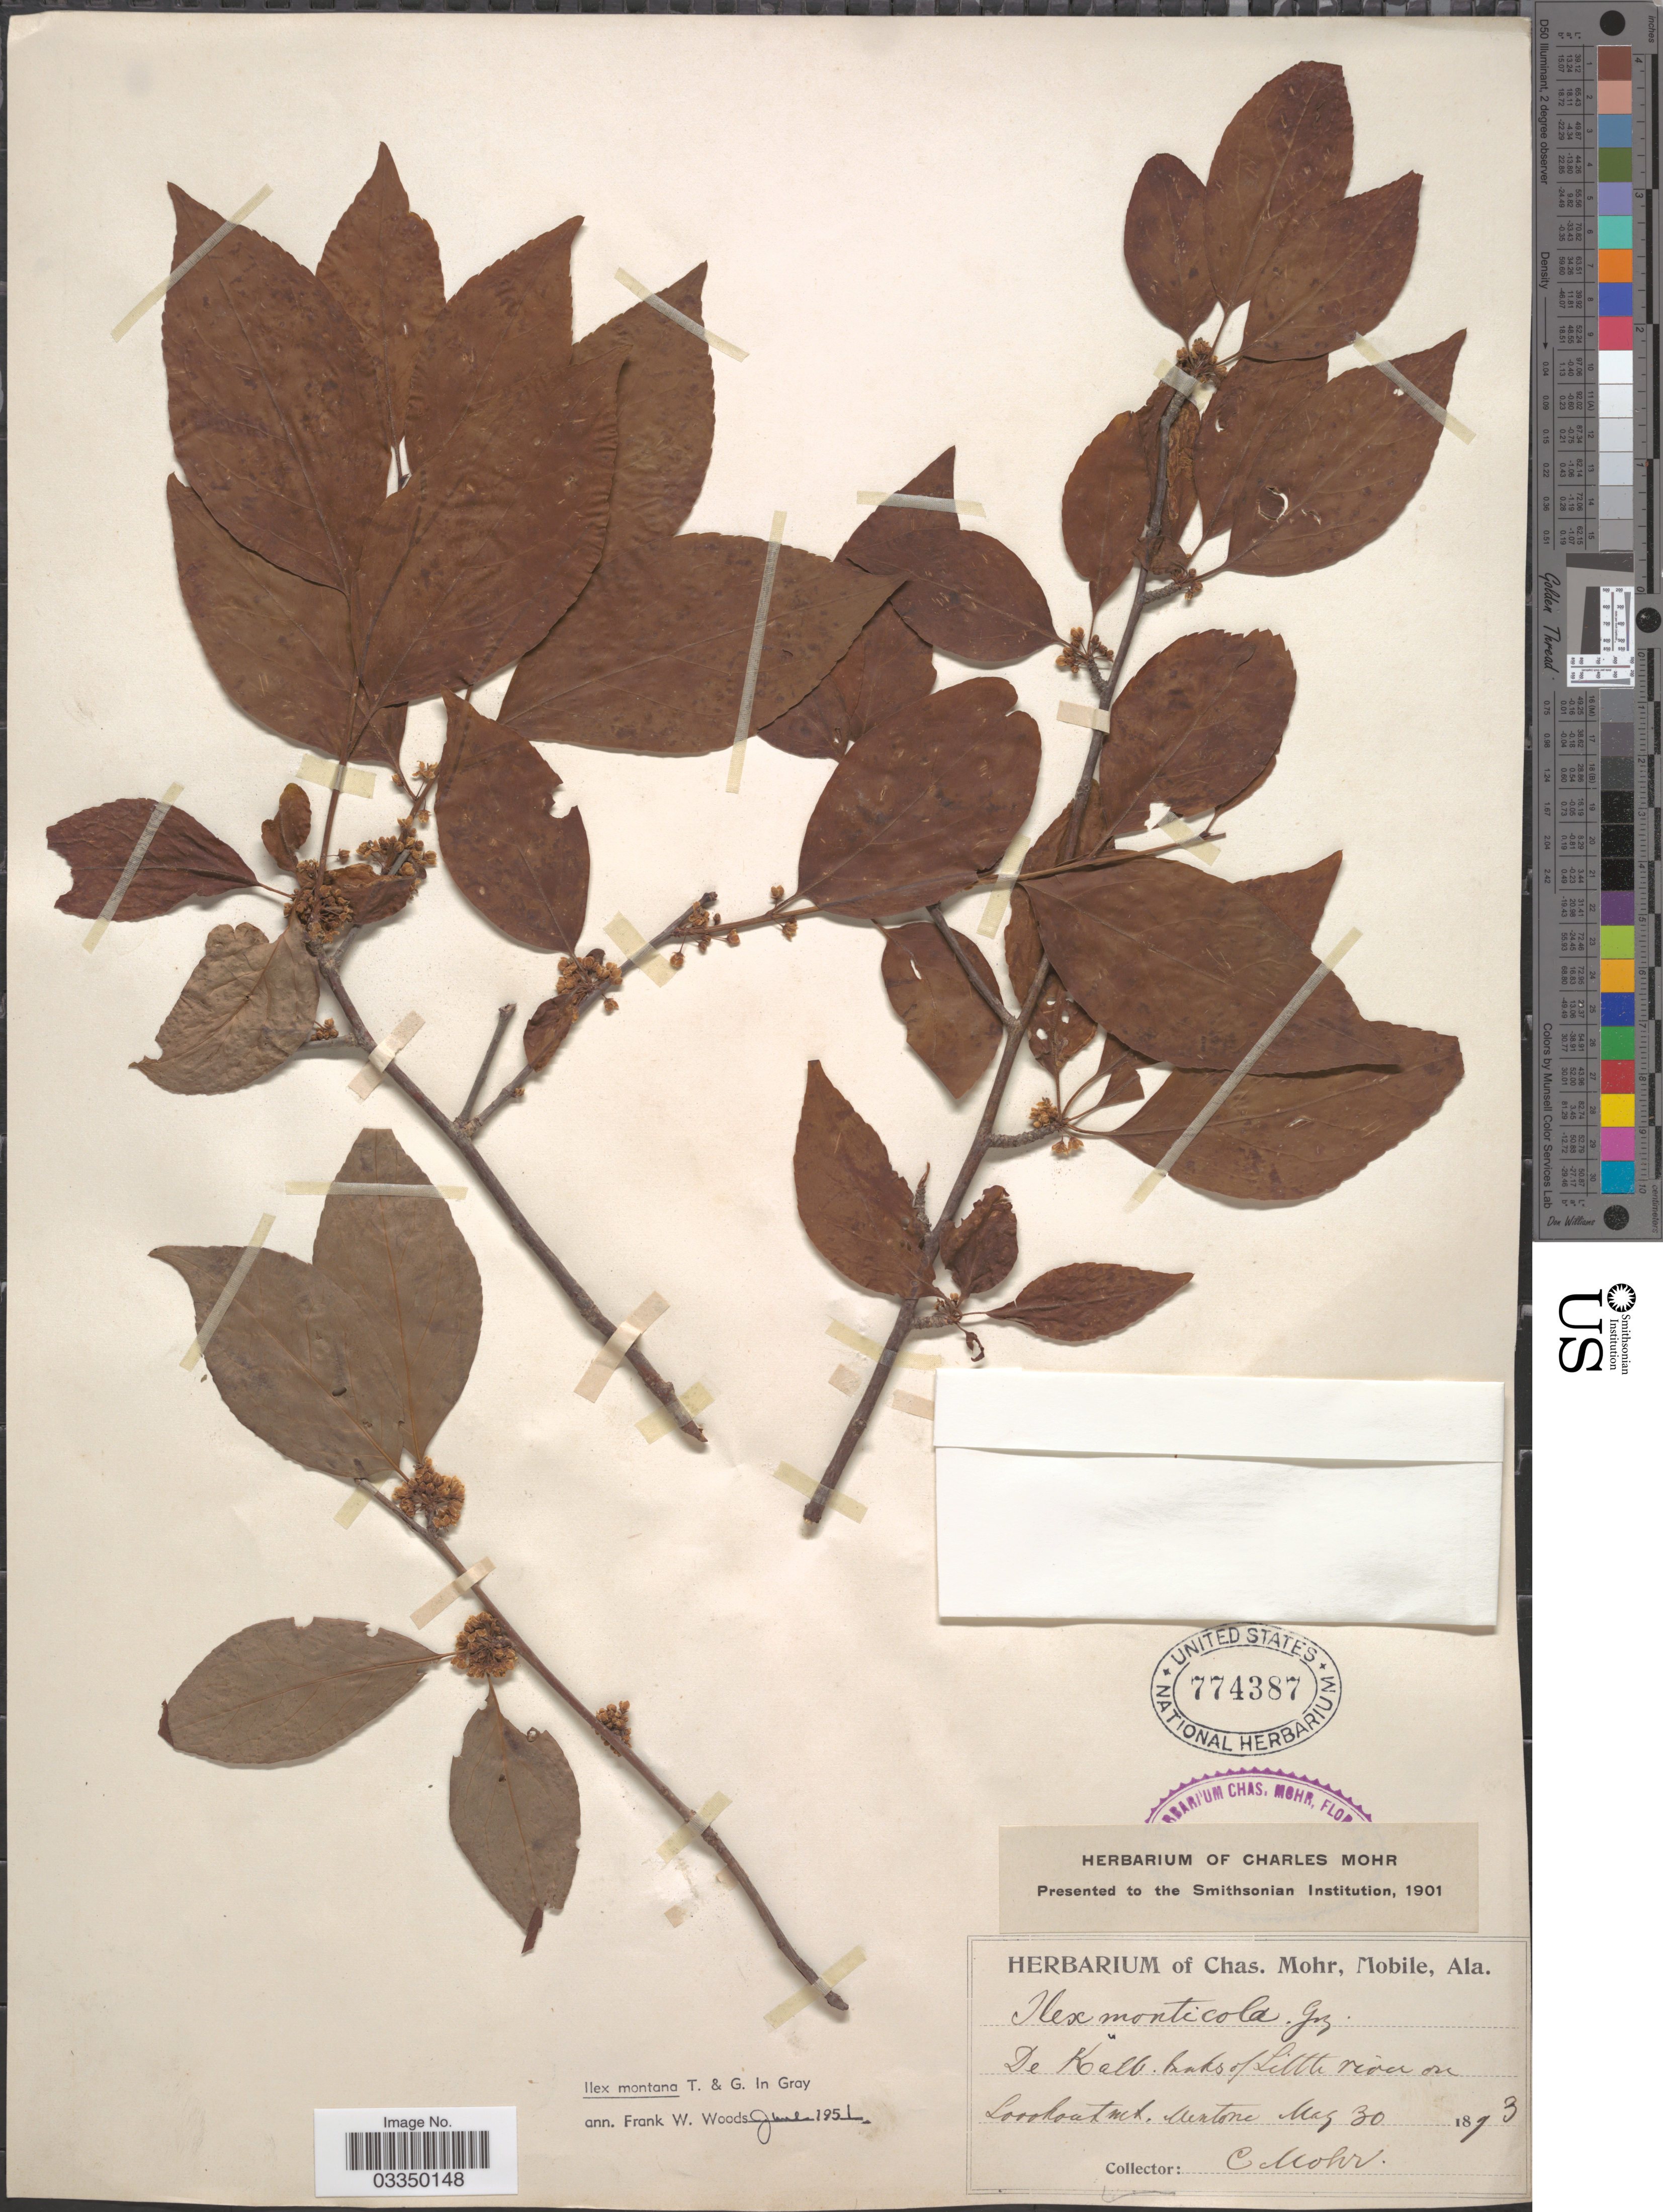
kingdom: Plantae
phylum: Tracheophyta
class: Magnoliopsida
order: Aquifoliales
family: Aquifoliaceae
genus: Ilex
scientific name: Ilex montana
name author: Torr. & A. Gray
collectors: C. Mohr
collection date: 1893-05-30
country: United States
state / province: Alabama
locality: De Kalb. banks of Little river on Lookout mt. Mentone.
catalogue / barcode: US 774387